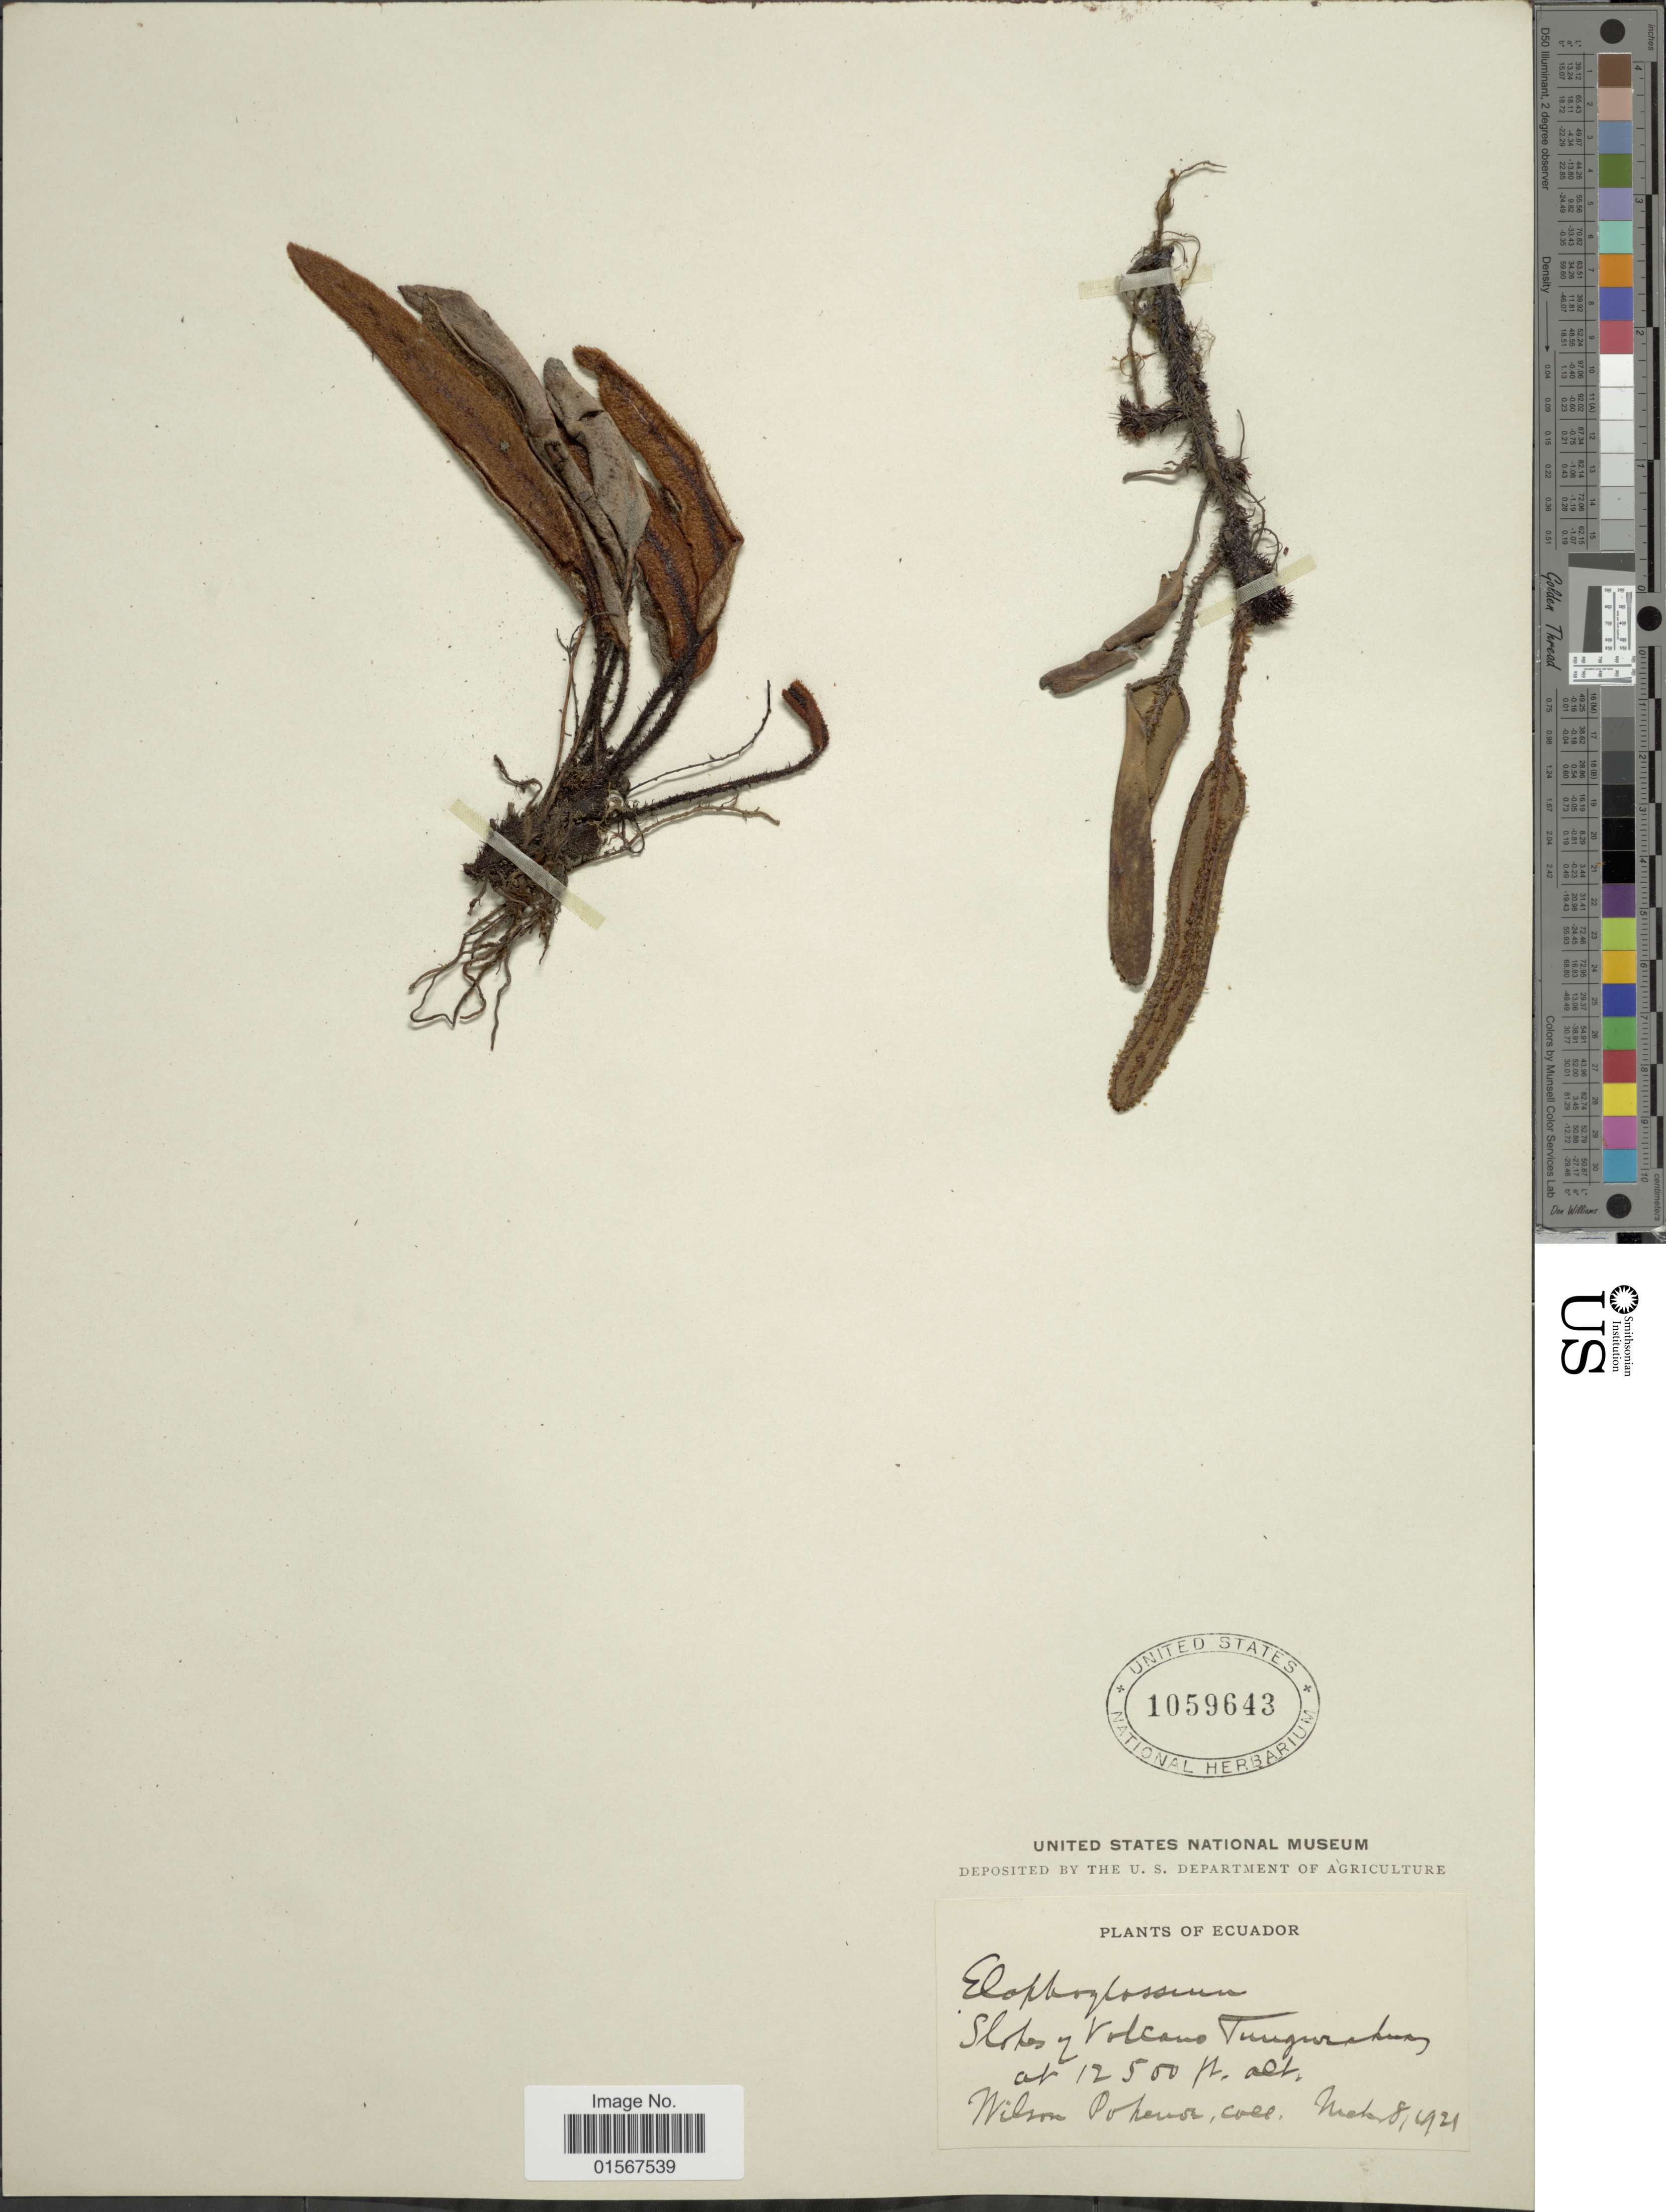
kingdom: Plantae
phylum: Tracheophyta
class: Polypodiopsida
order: Polypodiales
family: Dryopteridaceae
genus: Elaphoglossum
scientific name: Elaphoglossum rimbachii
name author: (Sodiro) Christ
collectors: W. Popenoe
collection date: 1921-03-08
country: Ecuador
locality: Slopes of Volcano Tungurahua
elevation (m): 3810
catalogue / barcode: US 1059643